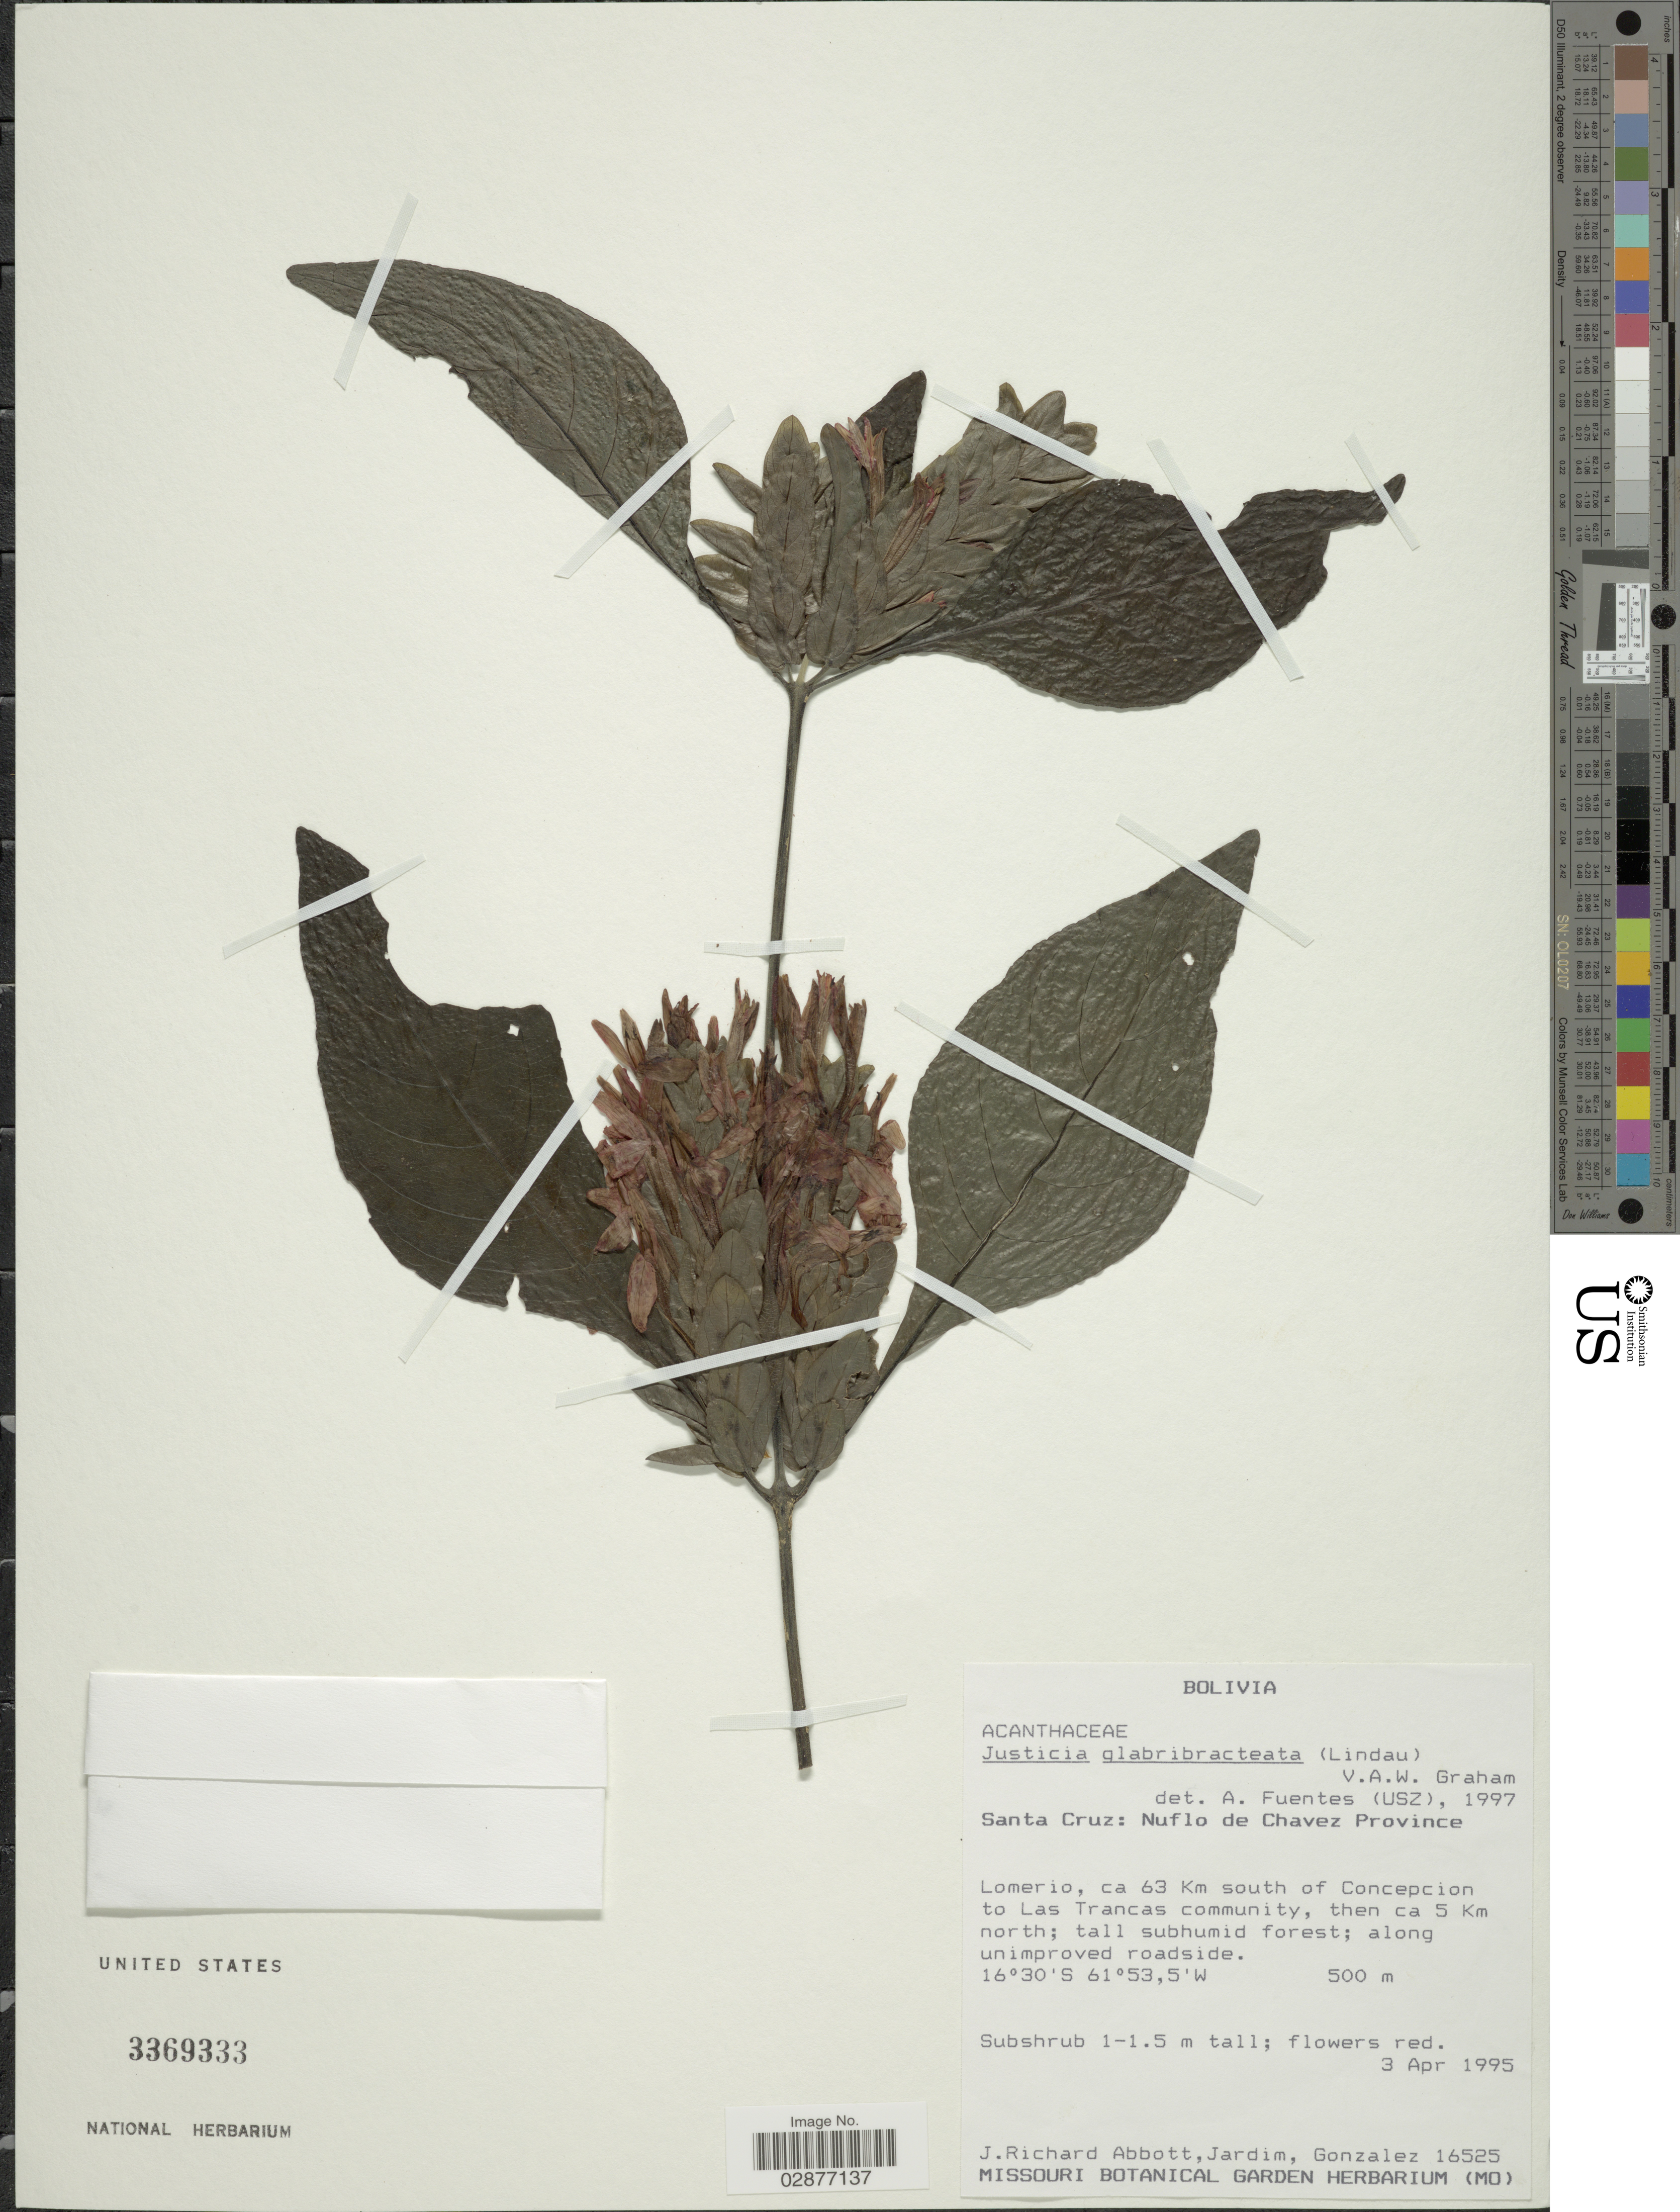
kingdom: Plantae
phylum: Tracheophyta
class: Magnoliopsida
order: Lamiales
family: Acanthaceae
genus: Justicia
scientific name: Justicia aequilabris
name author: (Nees) Lindau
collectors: J. R. Abbott, Jardim, -- & -. González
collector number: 16525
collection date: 1995-04-03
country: Bolivia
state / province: Santa Cruz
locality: Nuflo de Chavez Province. Lomerio, ca 63 Km south of Concepcion to Las Trancas community, then ca 5 Km north.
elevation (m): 500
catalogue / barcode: US 3369333